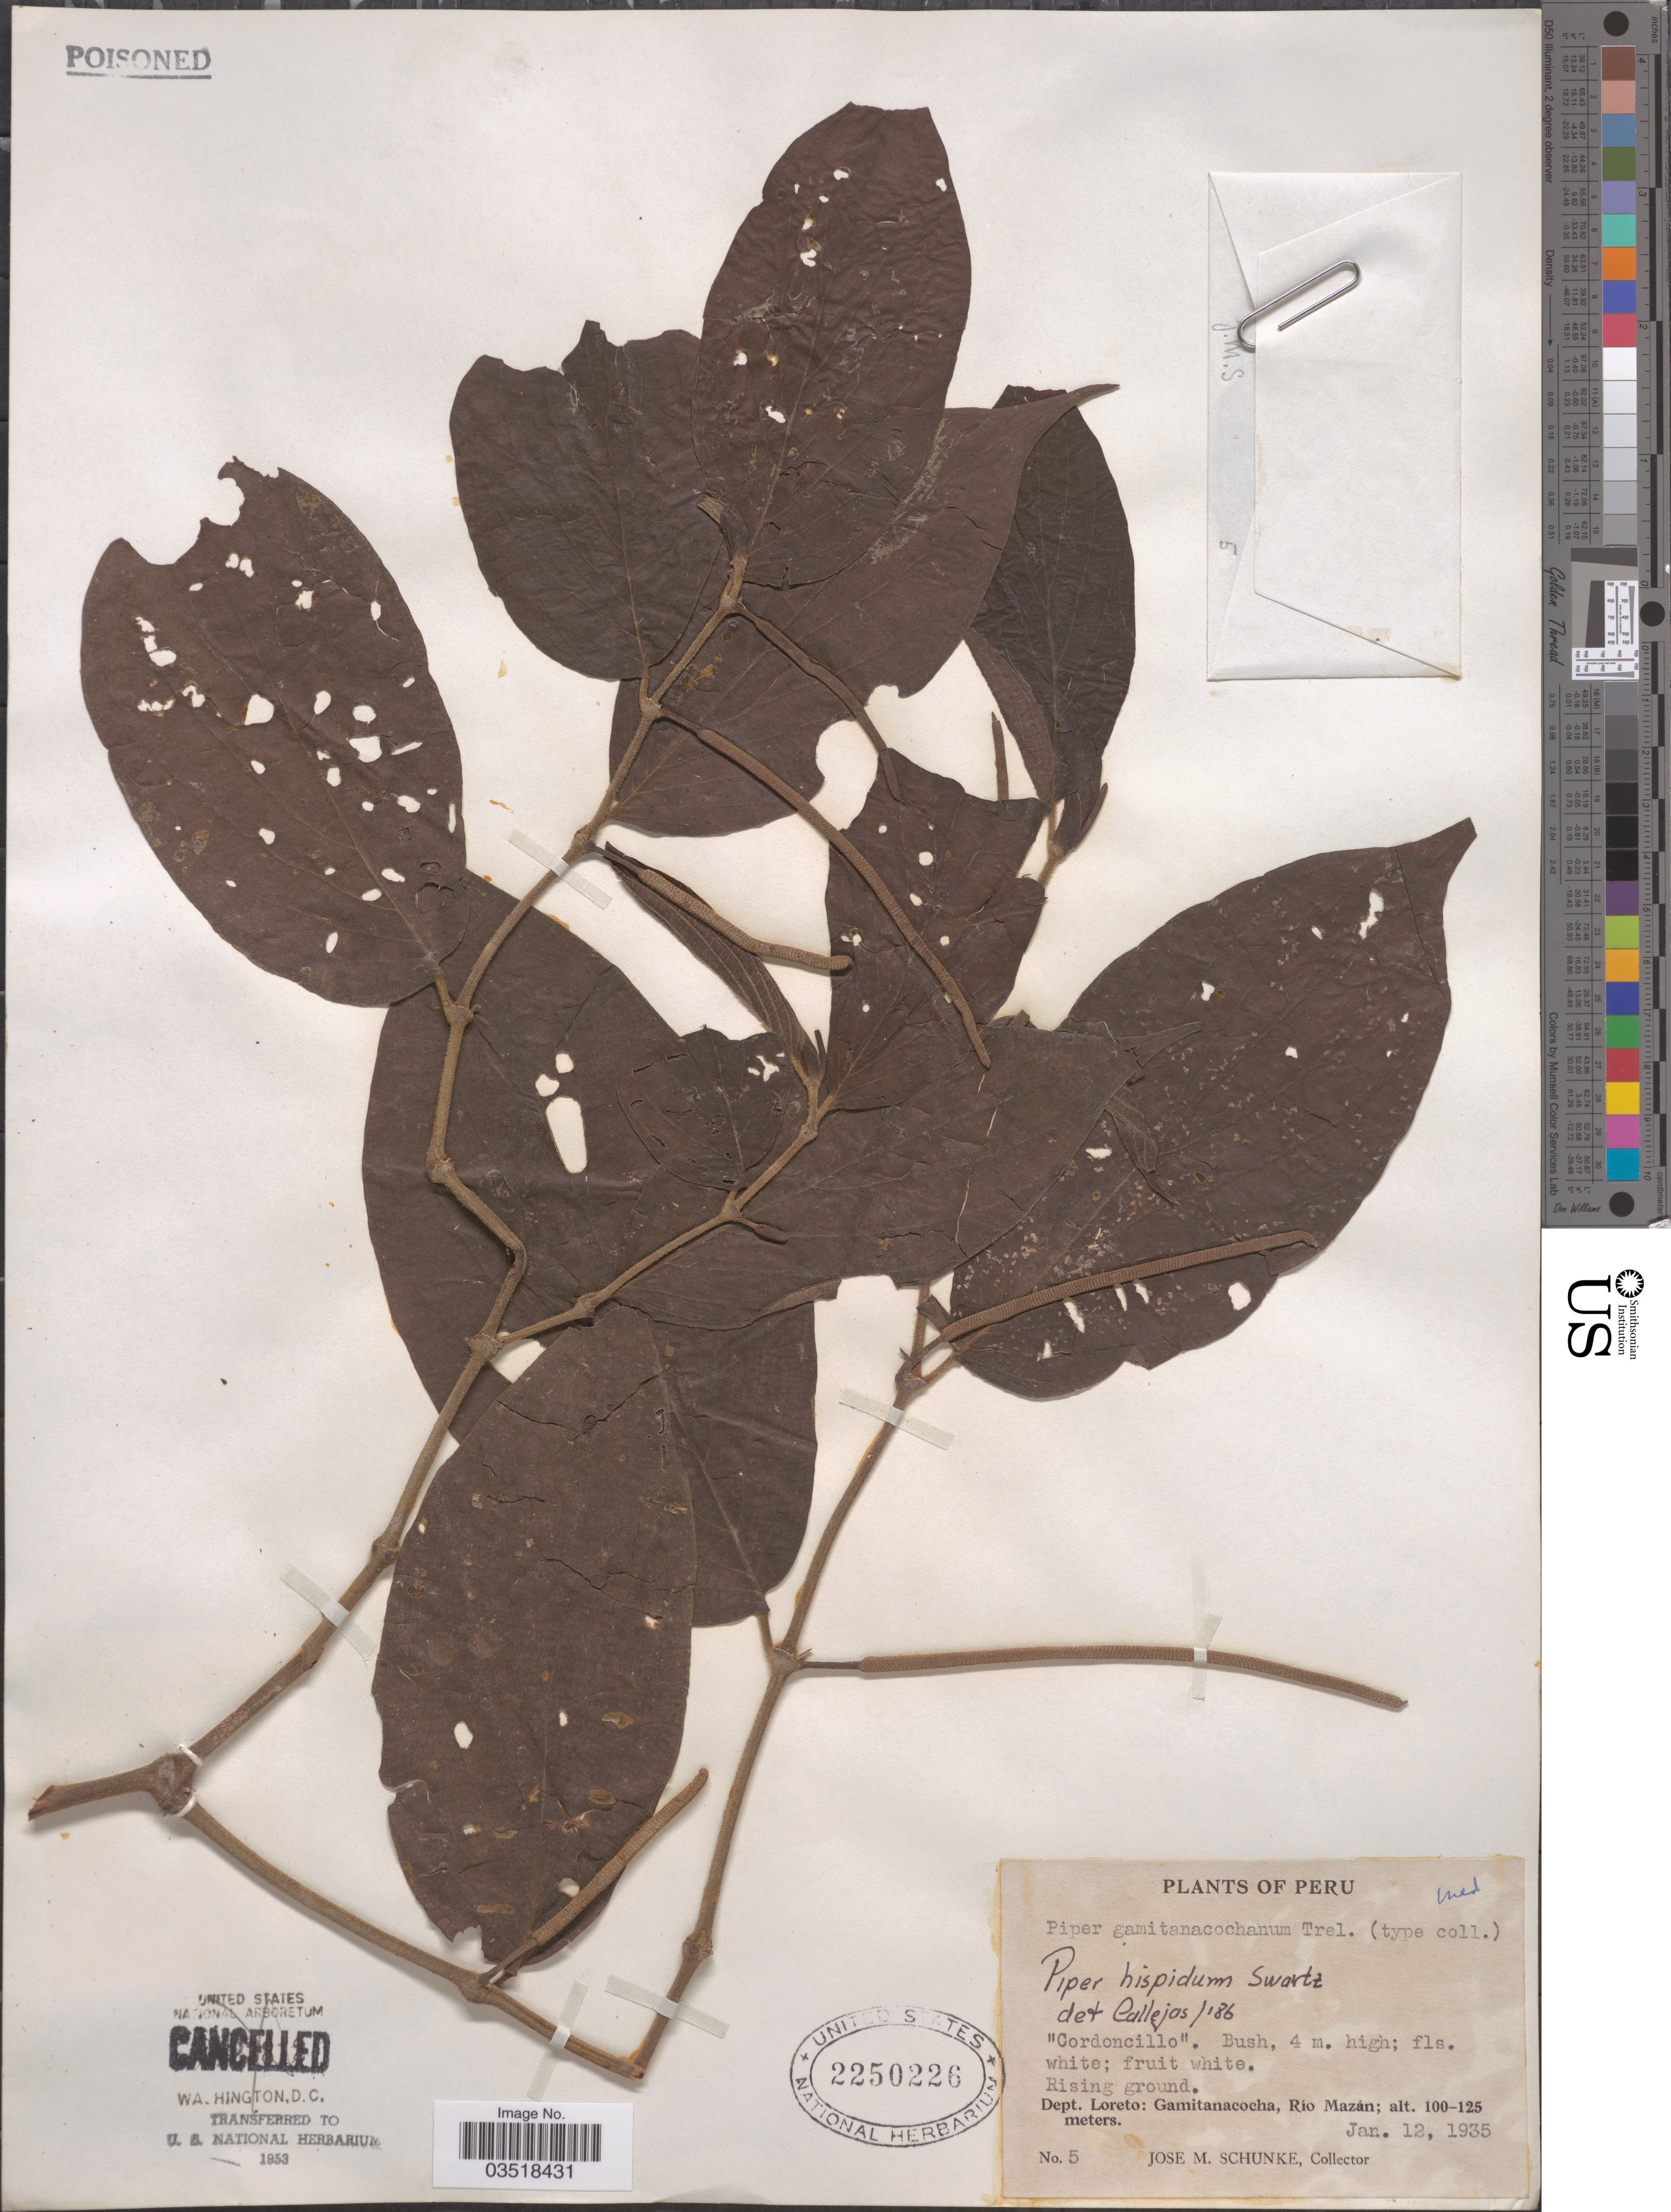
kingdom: Plantae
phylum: Tracheophyta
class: Magnoliopsida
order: Piperales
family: Piperaceae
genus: Piper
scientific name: Piper hispidum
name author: Sw.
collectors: J. M. Schunke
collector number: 5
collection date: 1935-01-12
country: Peru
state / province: Loreto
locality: Dept. Loreto: Gamitanacocha, Río Mazán.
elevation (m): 100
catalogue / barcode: US 2250226